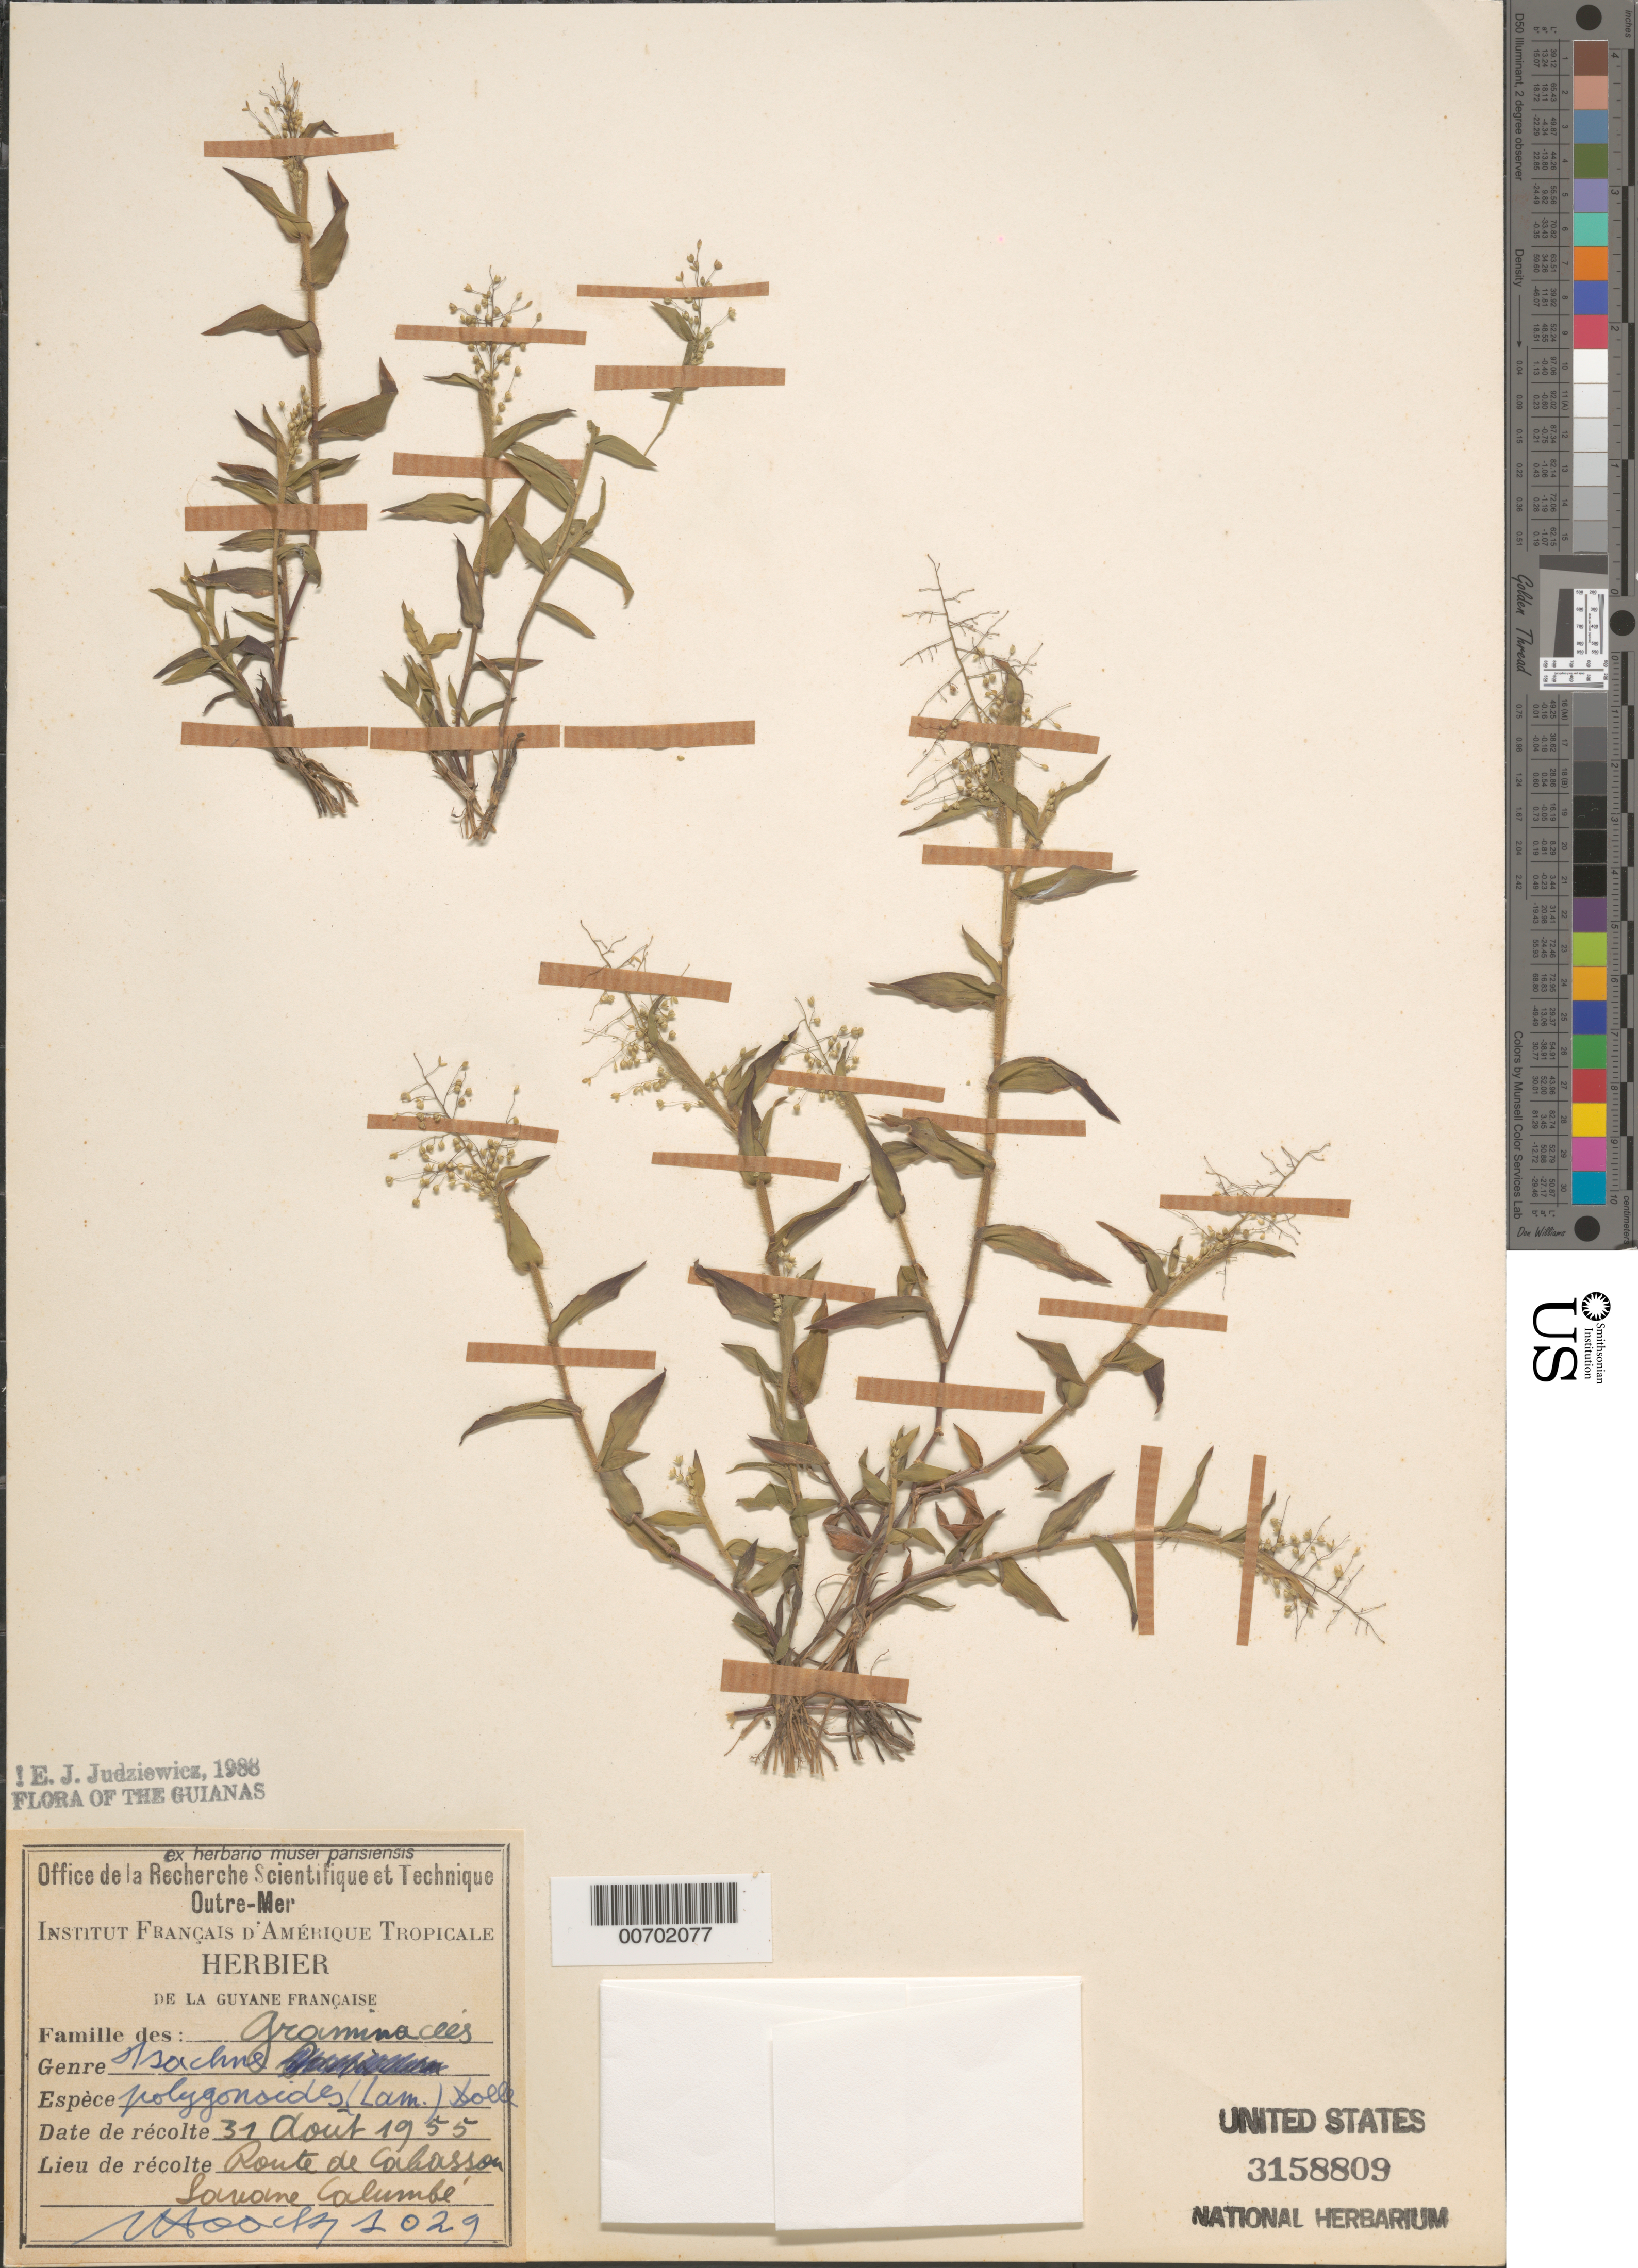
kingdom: Plantae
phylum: Tracheophyta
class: Liliopsida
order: Poales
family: Poaceae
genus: Isachne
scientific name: Isachne polygonoides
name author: (Lam.) Döll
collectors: J. Hoock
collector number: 1029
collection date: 1955-08-31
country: French Guiana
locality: Route de Cabasson. Savane Columbé.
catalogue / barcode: US 3158809